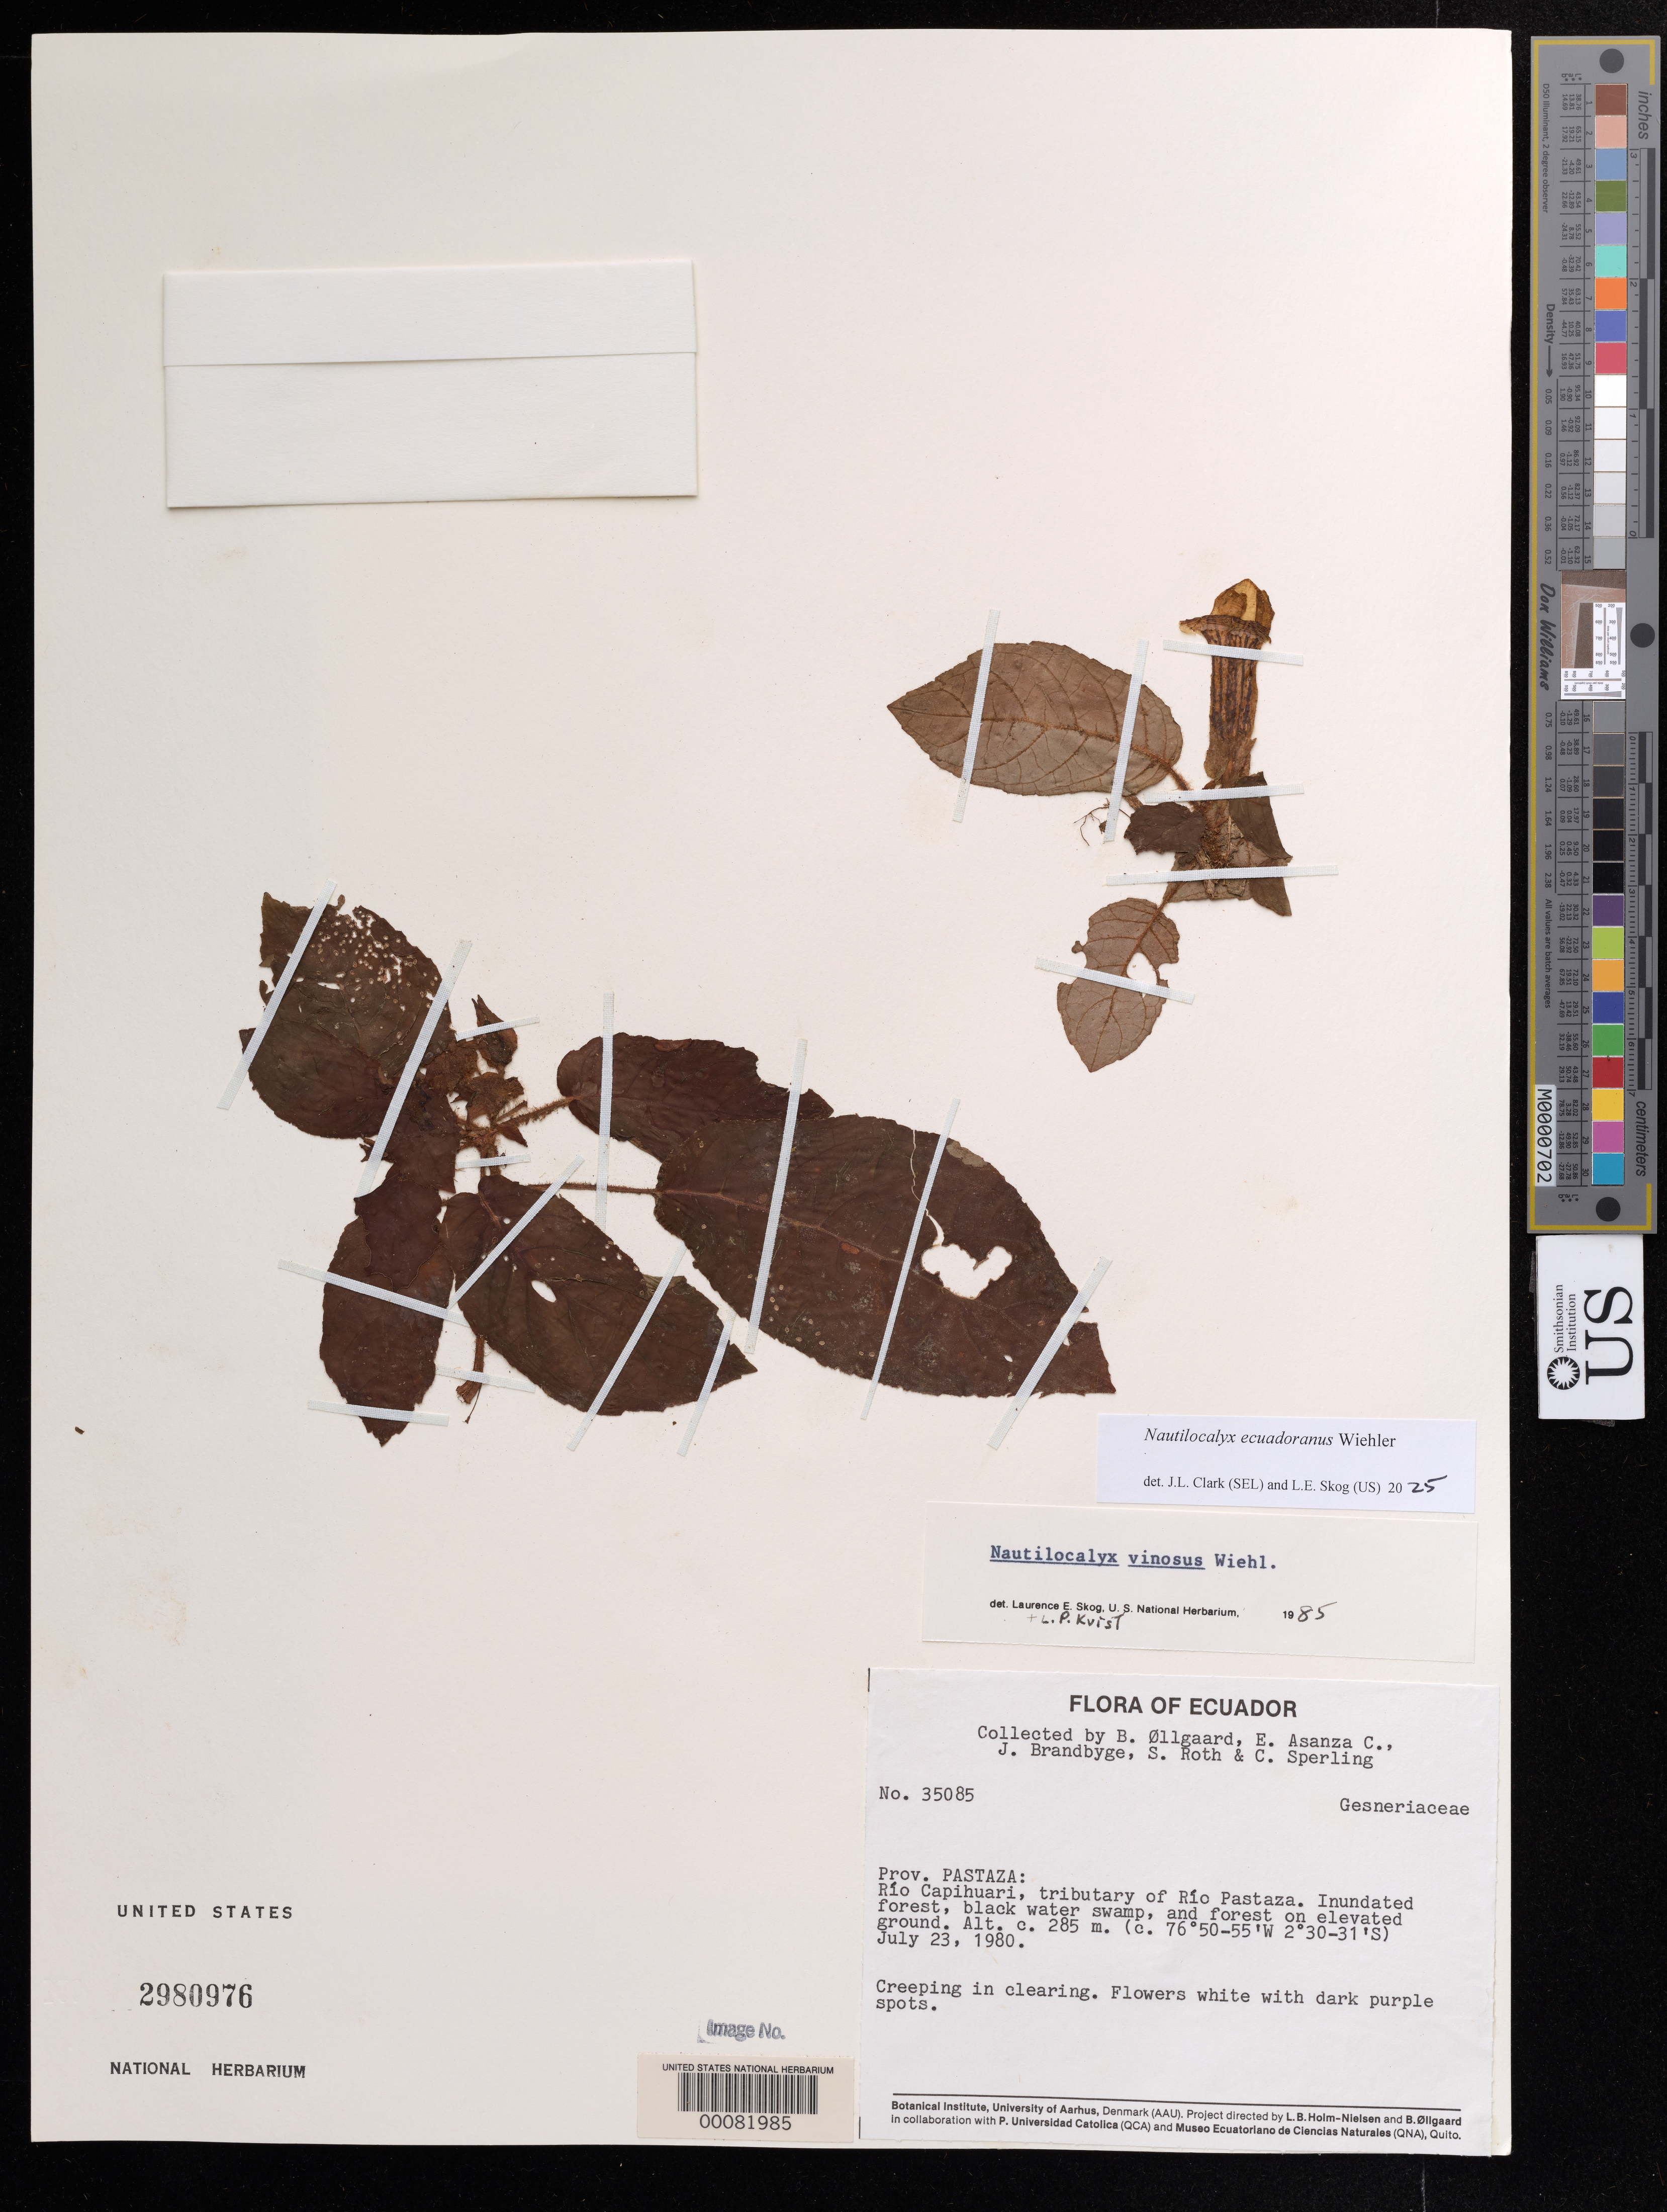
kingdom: Plantae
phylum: Tracheophyta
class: Magnoliopsida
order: Lamiales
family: Gesneriaceae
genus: Nautilocalyx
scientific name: Nautilocalyx ecuadoranus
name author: Wiehler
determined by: Clark, J. L.; Skog, Laurence E.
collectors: B. Øllgaard, E. Asanza C., J. Brandbyge, S. Roth & C. Sperling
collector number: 35085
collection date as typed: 23 Jul 1980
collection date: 1980-07-23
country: Ecuador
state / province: Pastaza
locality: Rio Capihuari, tributary of Rio Pastaza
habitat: Inundated forest, black water swamp & forest on elevated ground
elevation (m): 285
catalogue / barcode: US 2980976